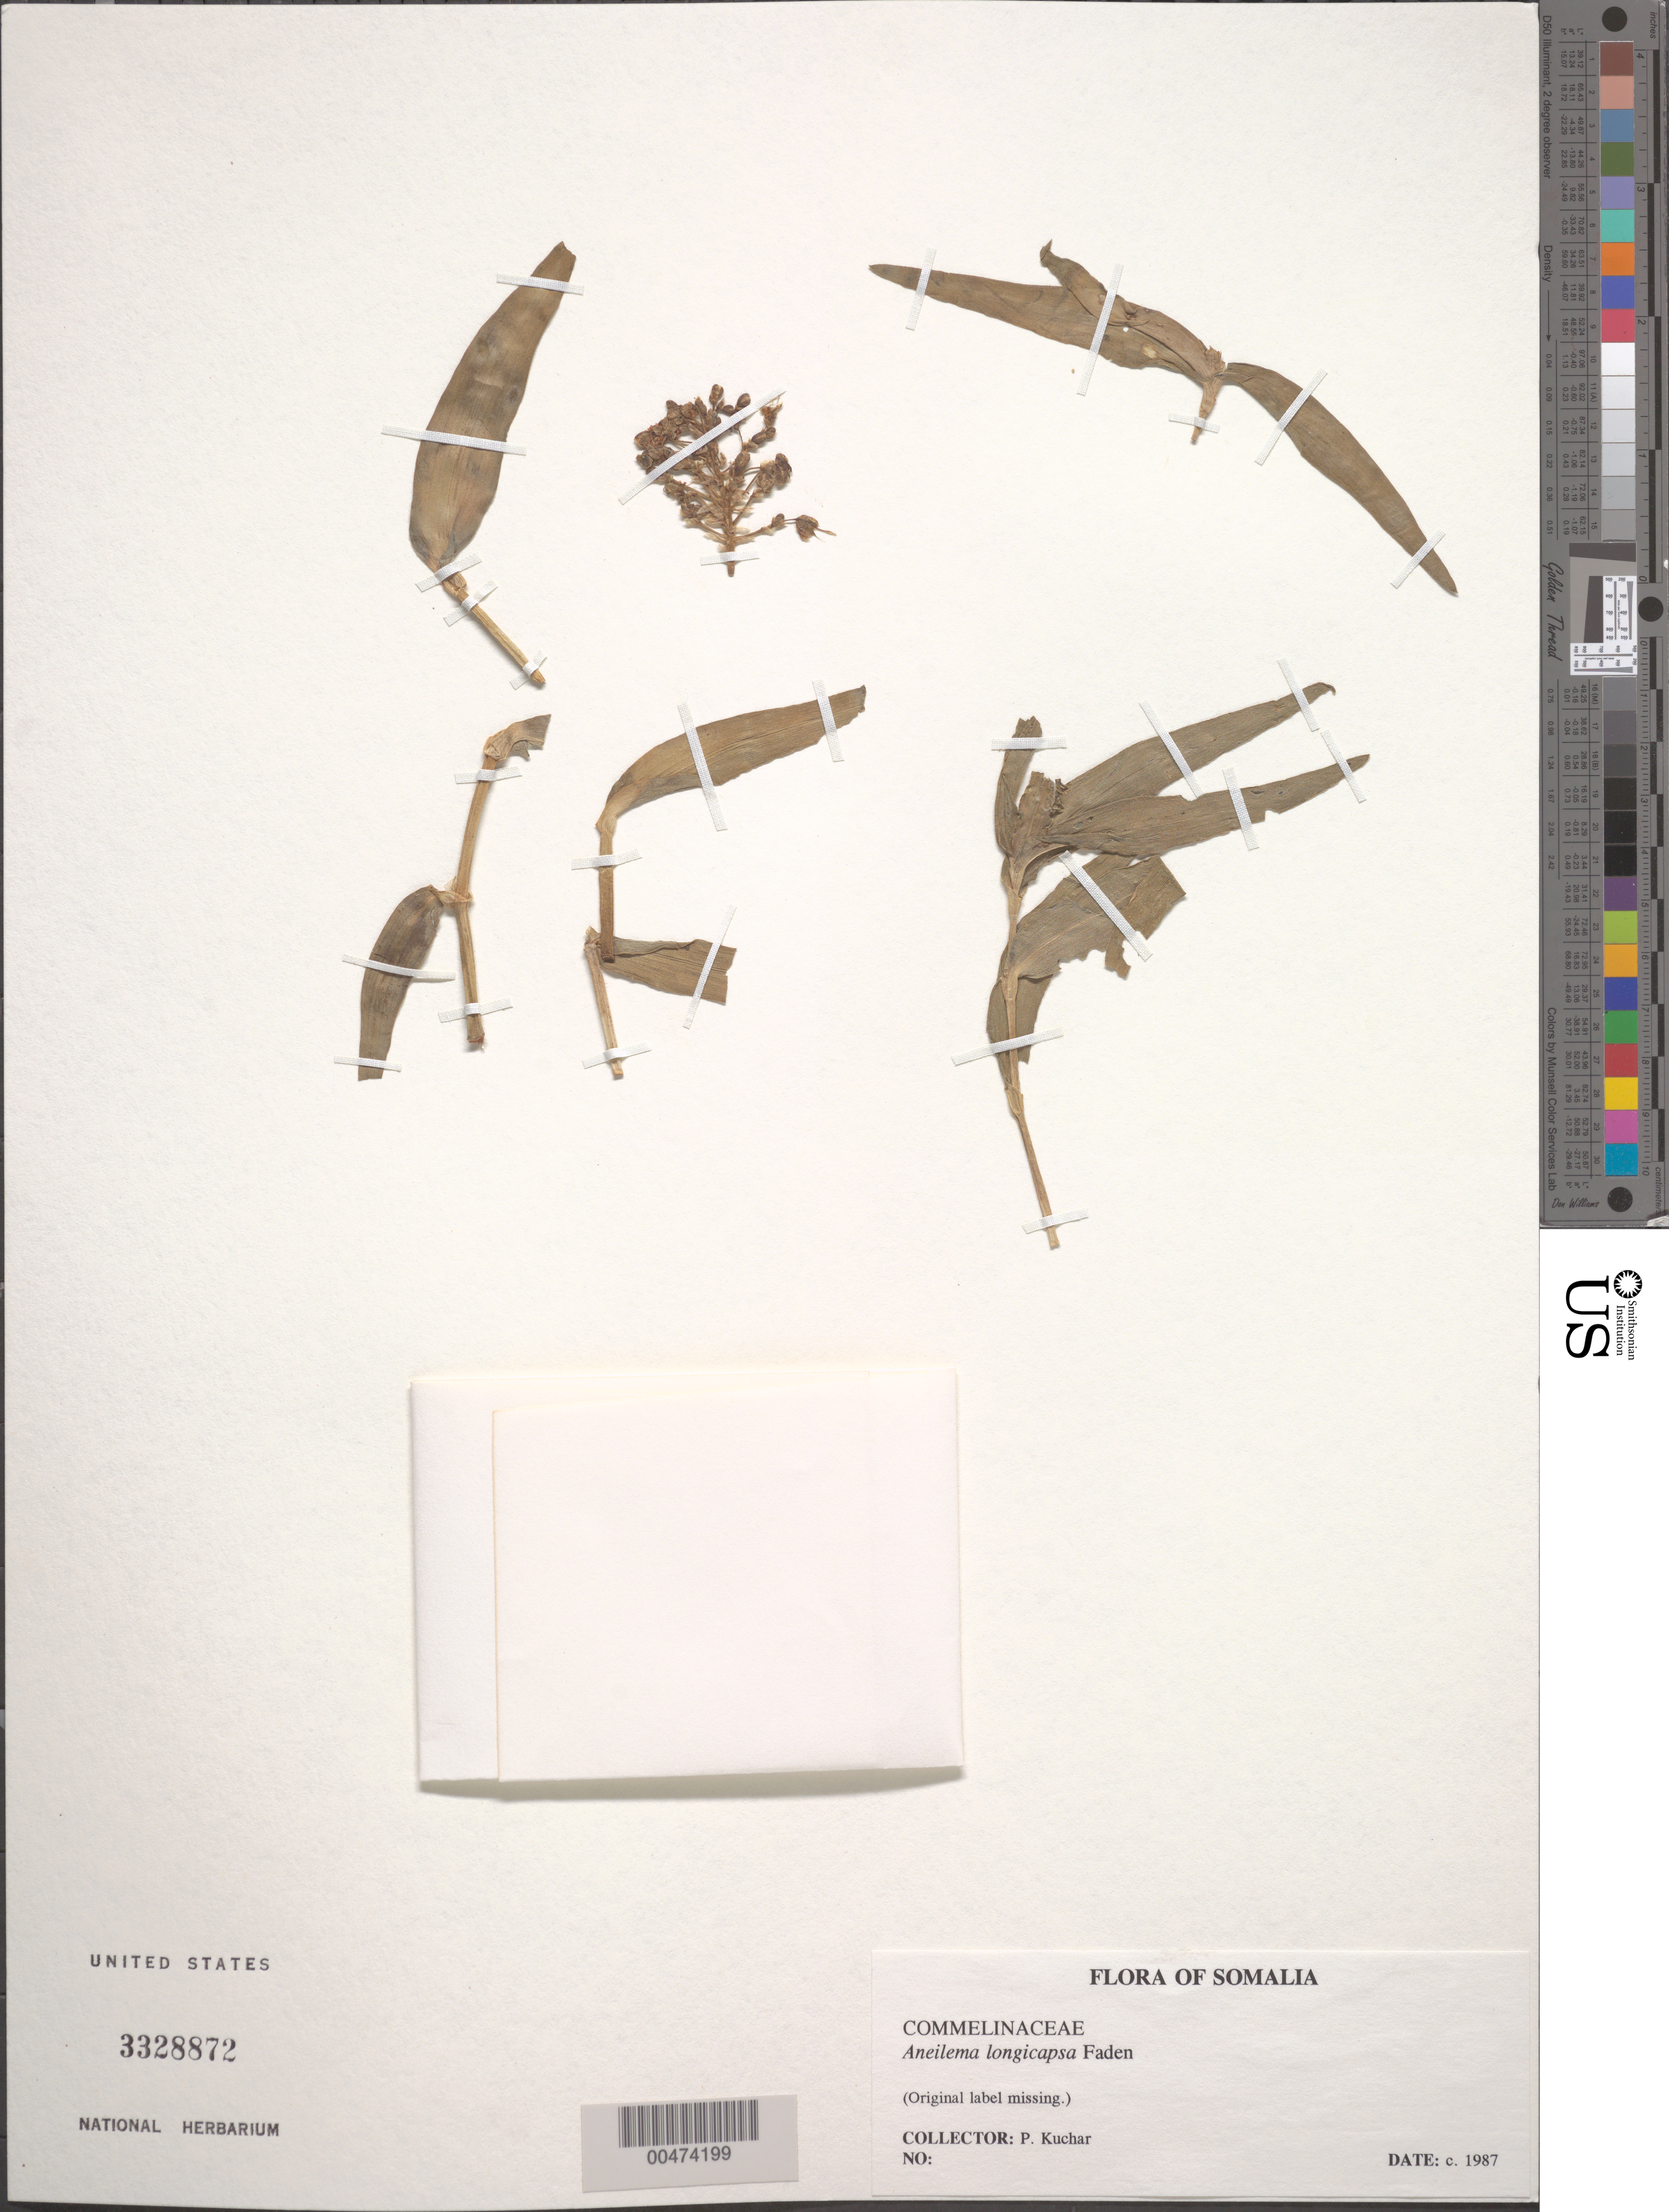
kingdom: Plantae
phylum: Tracheophyta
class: Liliopsida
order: Commelinales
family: Commelinaceae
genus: Aneilema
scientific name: Aneilema longicapsa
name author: Faden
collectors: P. Kuchar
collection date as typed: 1987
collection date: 1987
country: Somalia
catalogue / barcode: US 3328872